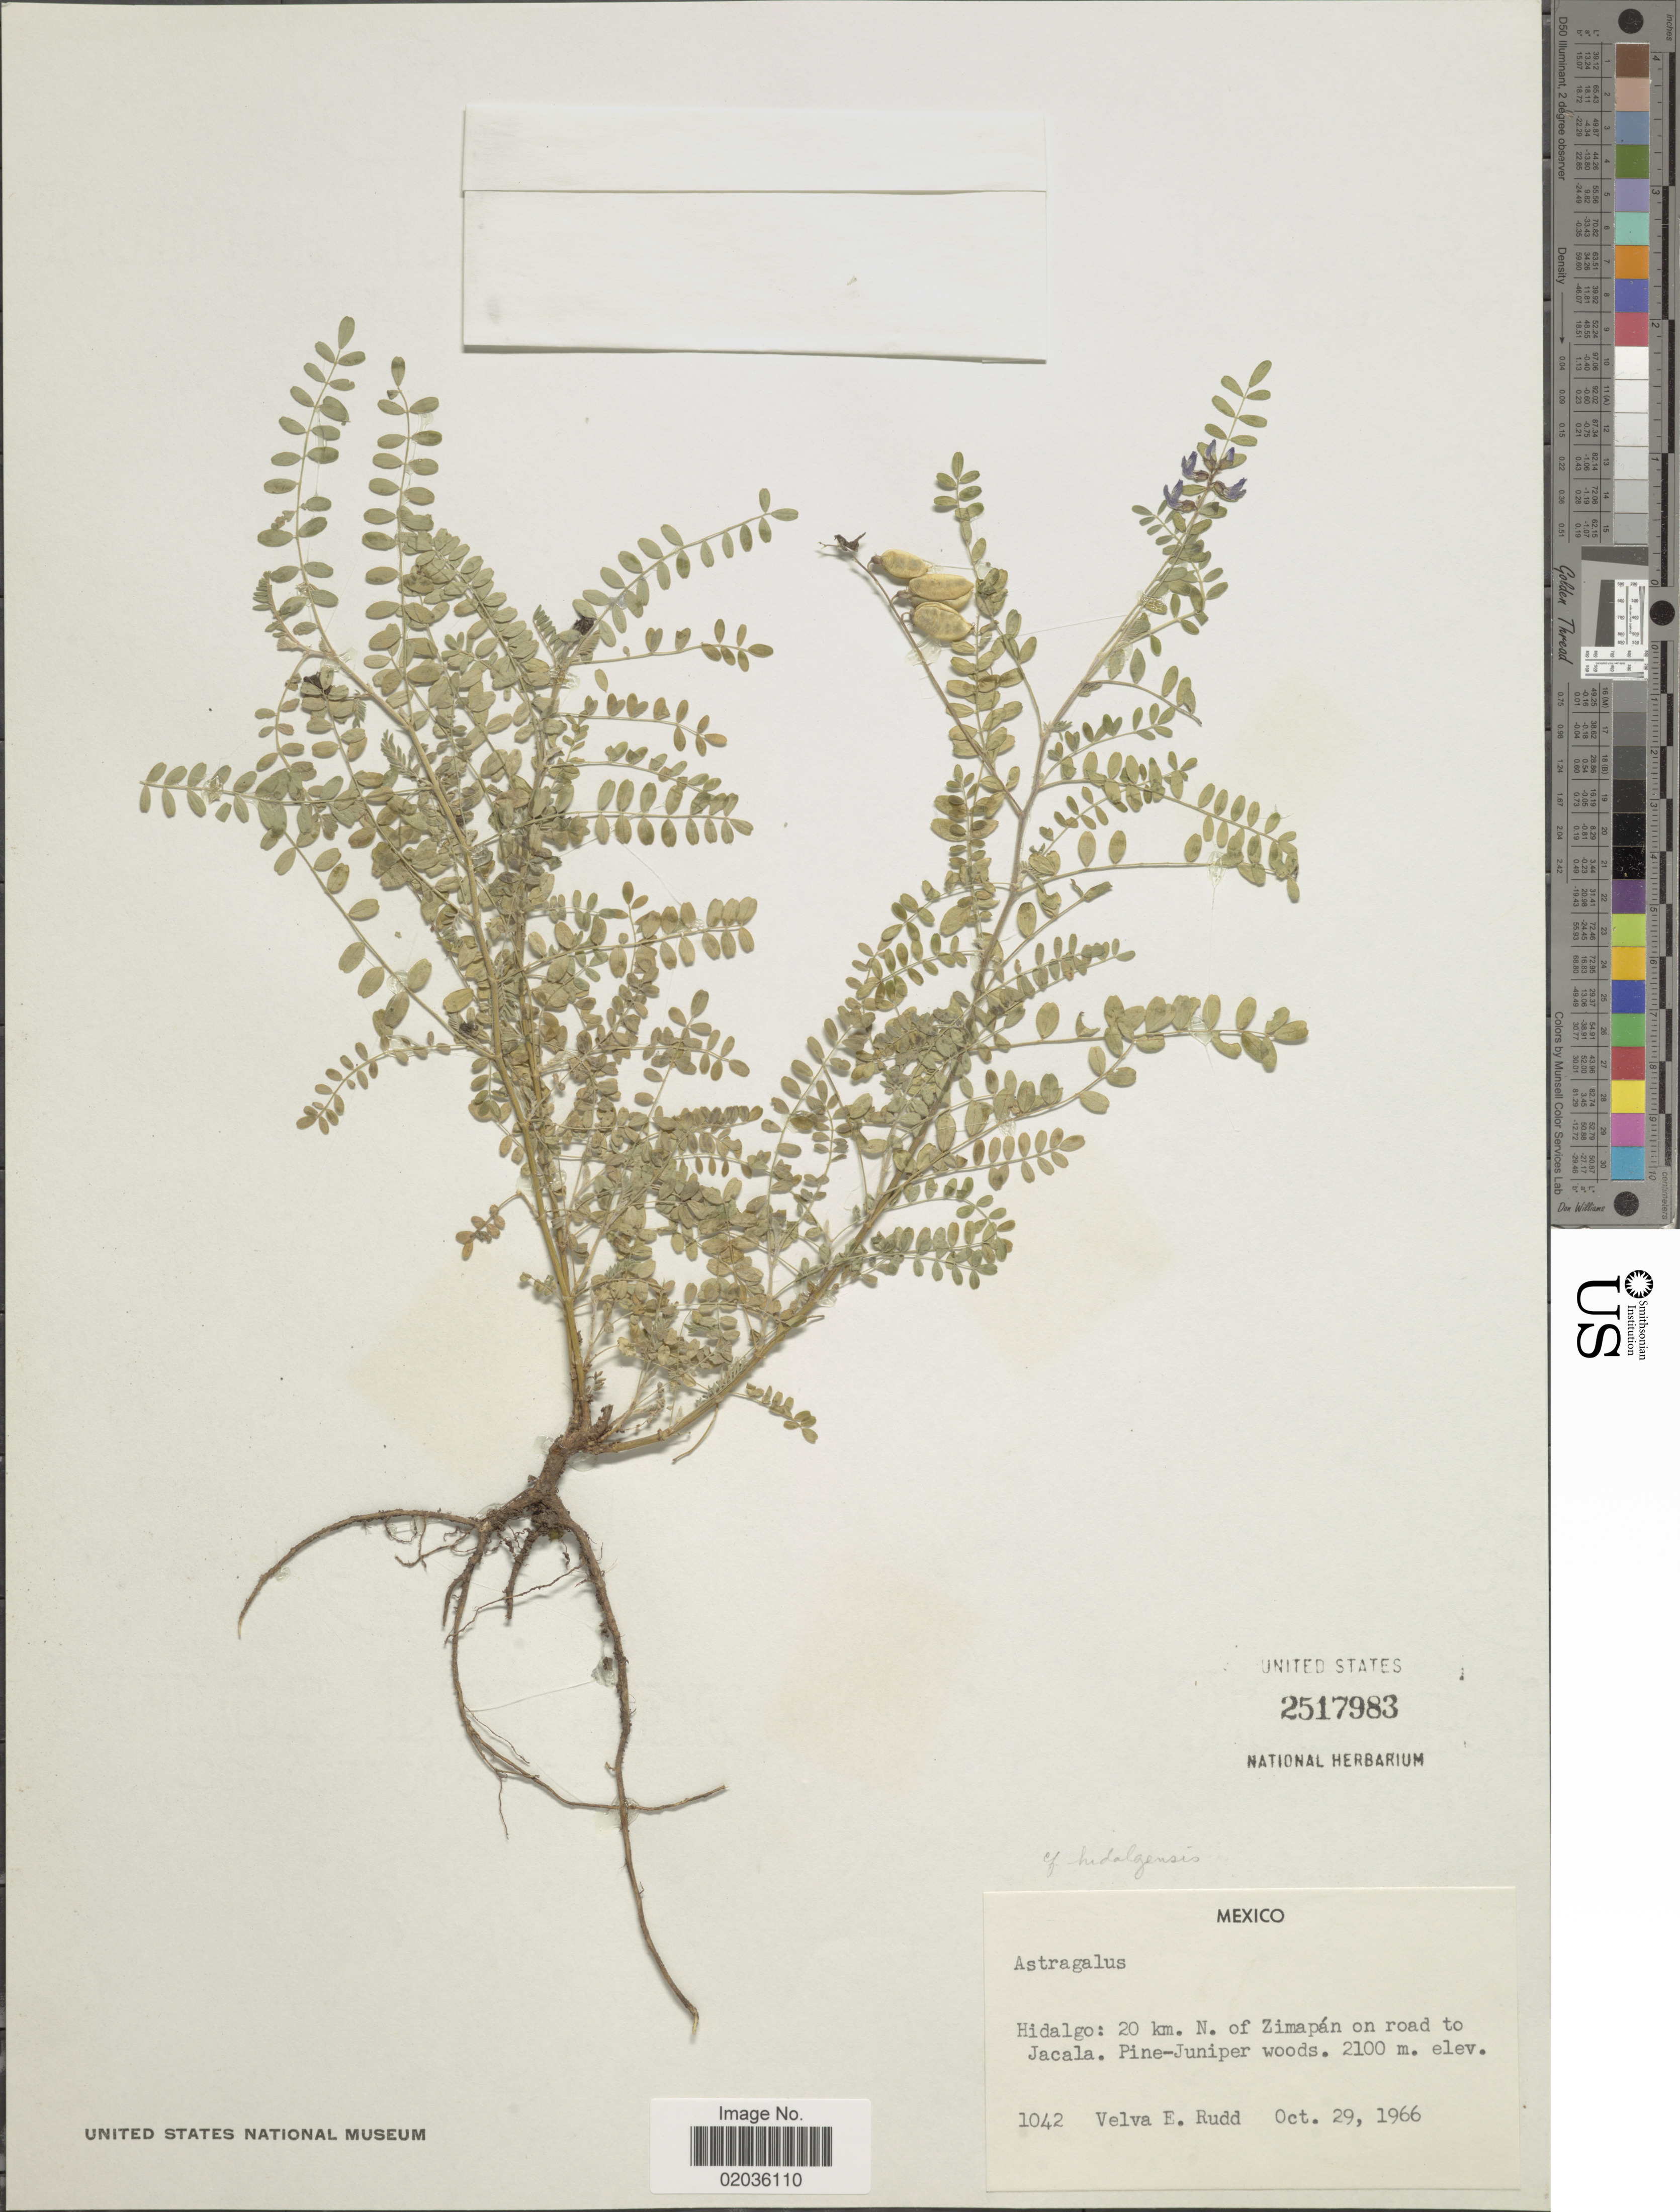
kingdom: Plantae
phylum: Tracheophyta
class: Magnoliopsida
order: Fabales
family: Fabaceae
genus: Astragalus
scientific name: Astragalus hidalgensis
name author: (Rydb.) Barneby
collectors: V. E. Rudd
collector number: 1042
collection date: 1966-10-29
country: Mexico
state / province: Hidalgo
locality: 20 km N of Zimapán on road to Jacala. Pine-Juniper woods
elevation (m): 2100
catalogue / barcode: US 2517983